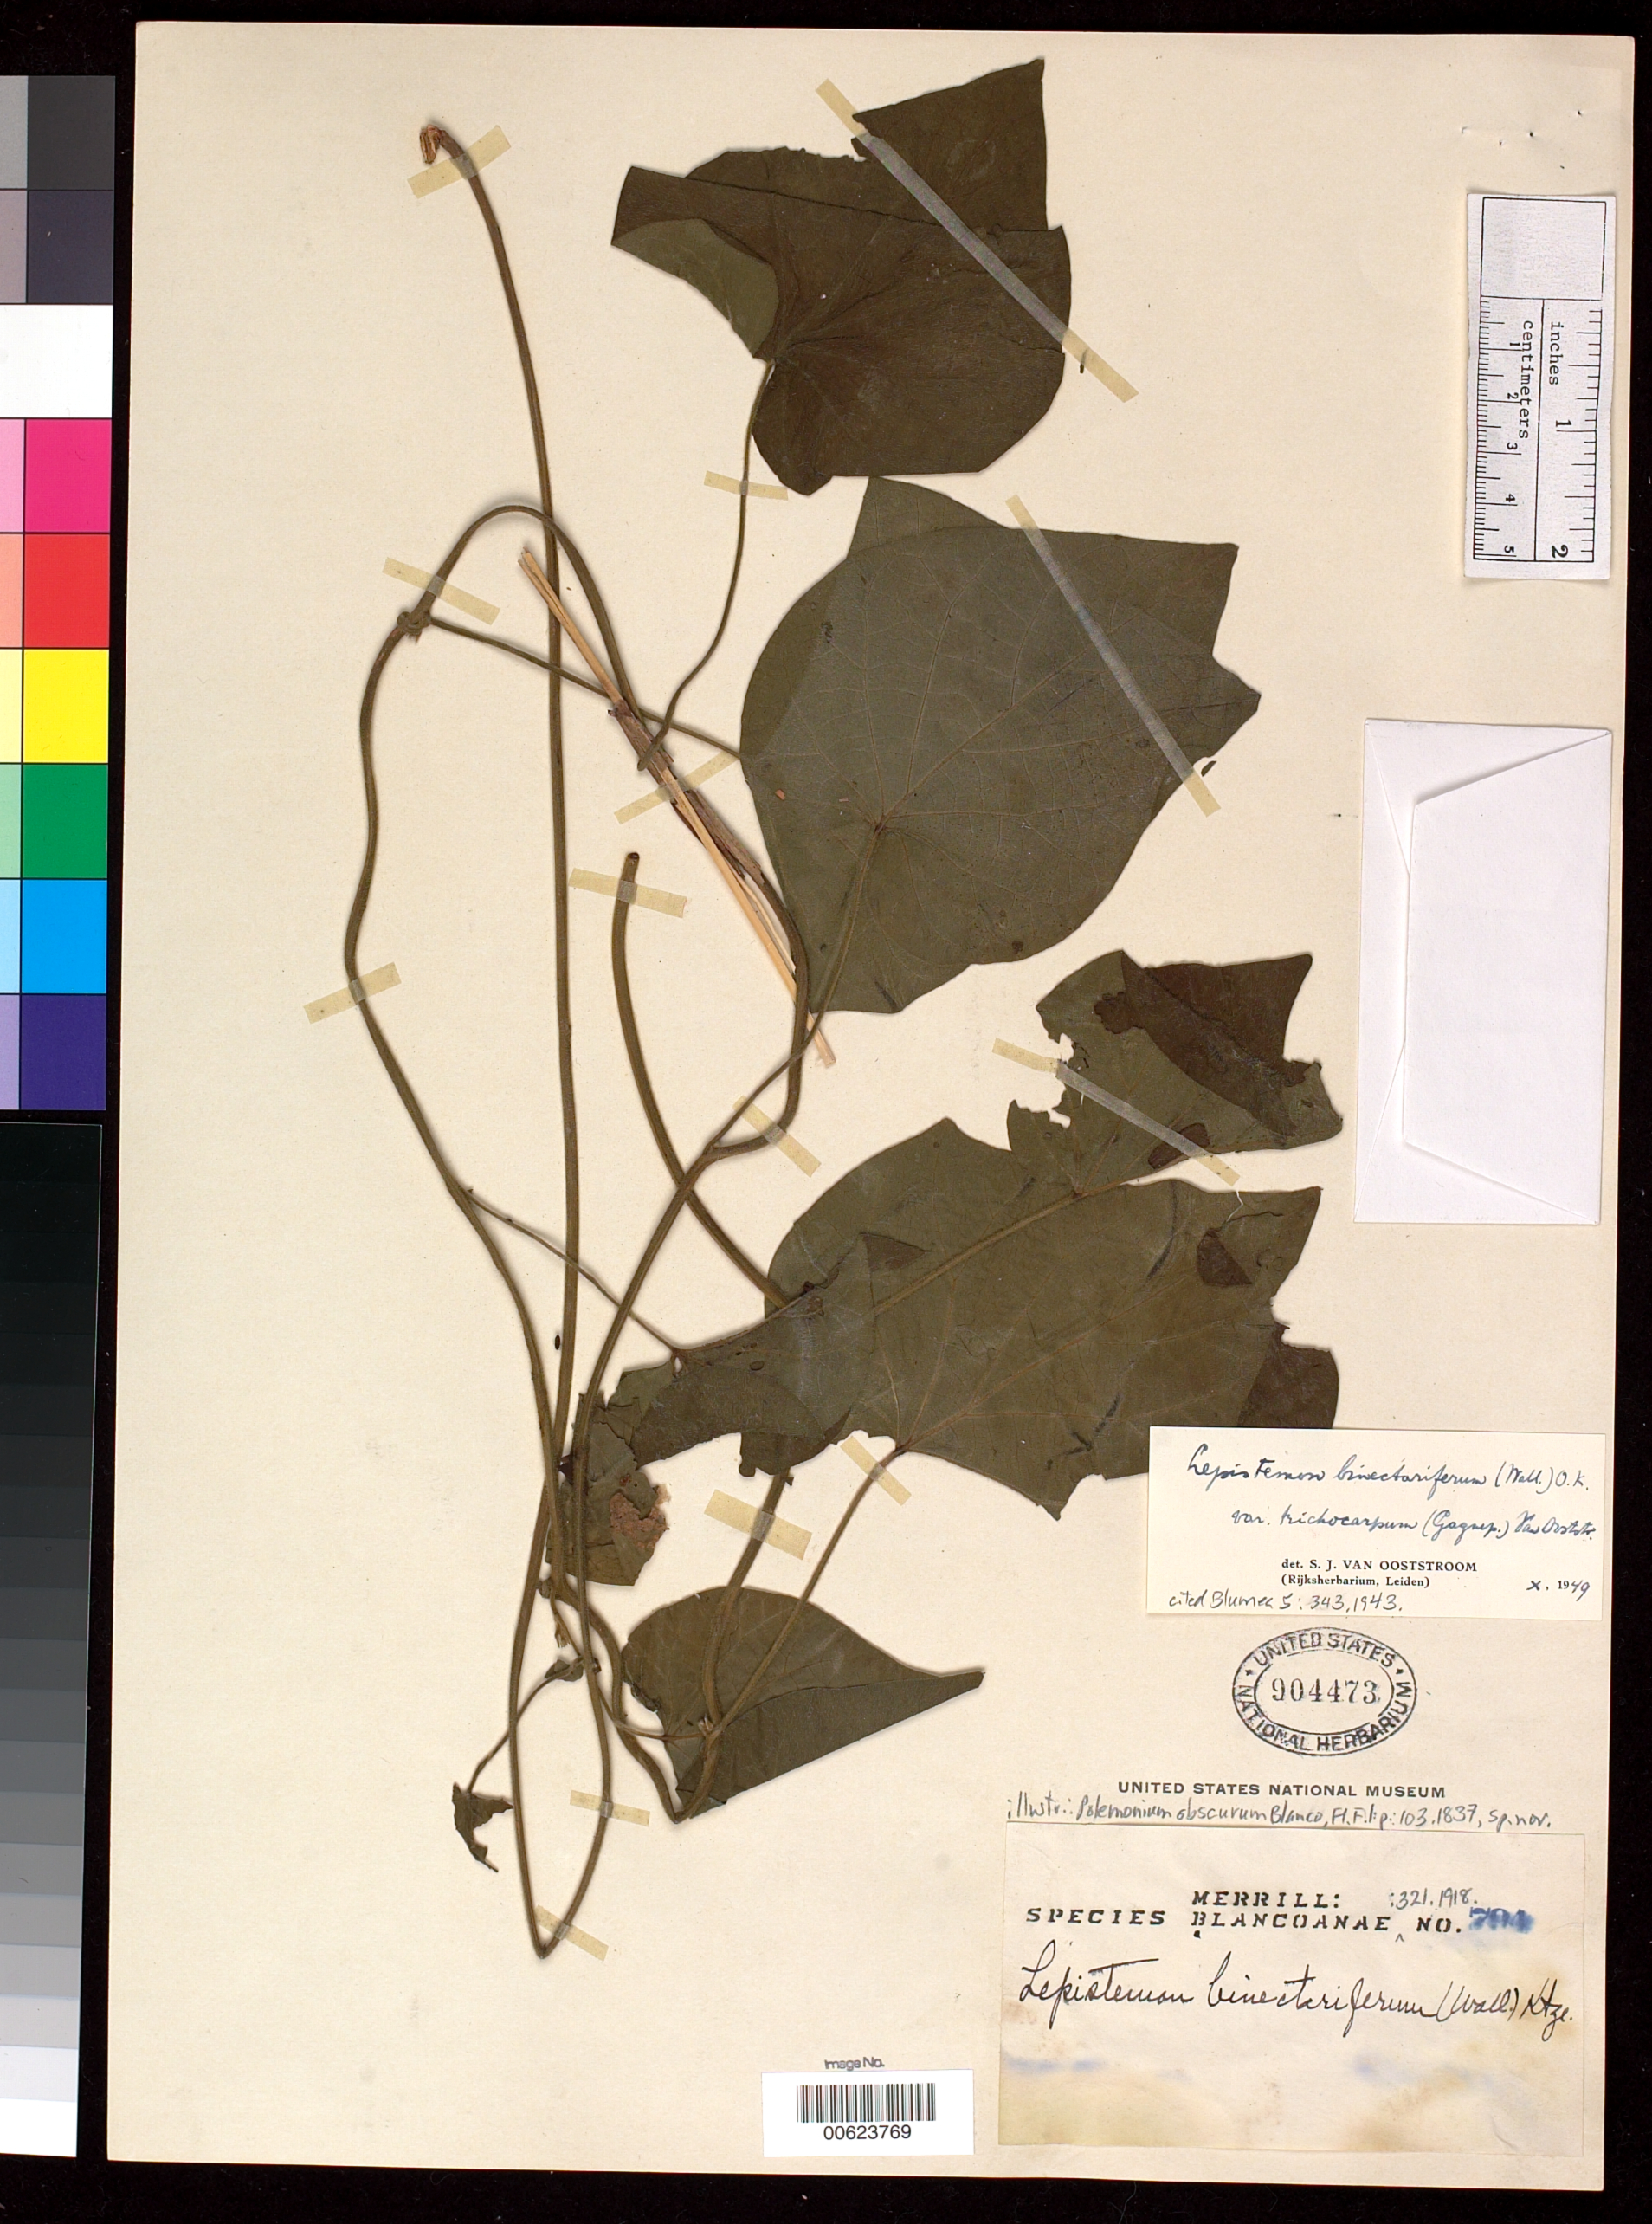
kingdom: Plantae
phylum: Tracheophyta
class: Magnoliopsida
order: Ericales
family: Polemoniaceae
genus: Polemonium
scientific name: Polemonium obscurum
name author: Blanco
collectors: E. D. Merrill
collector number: Sp. Blancoan. 0794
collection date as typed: Jan 1915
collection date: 1915-01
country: Philippines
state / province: National Capital Region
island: Luzon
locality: Pasig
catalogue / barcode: US 904473